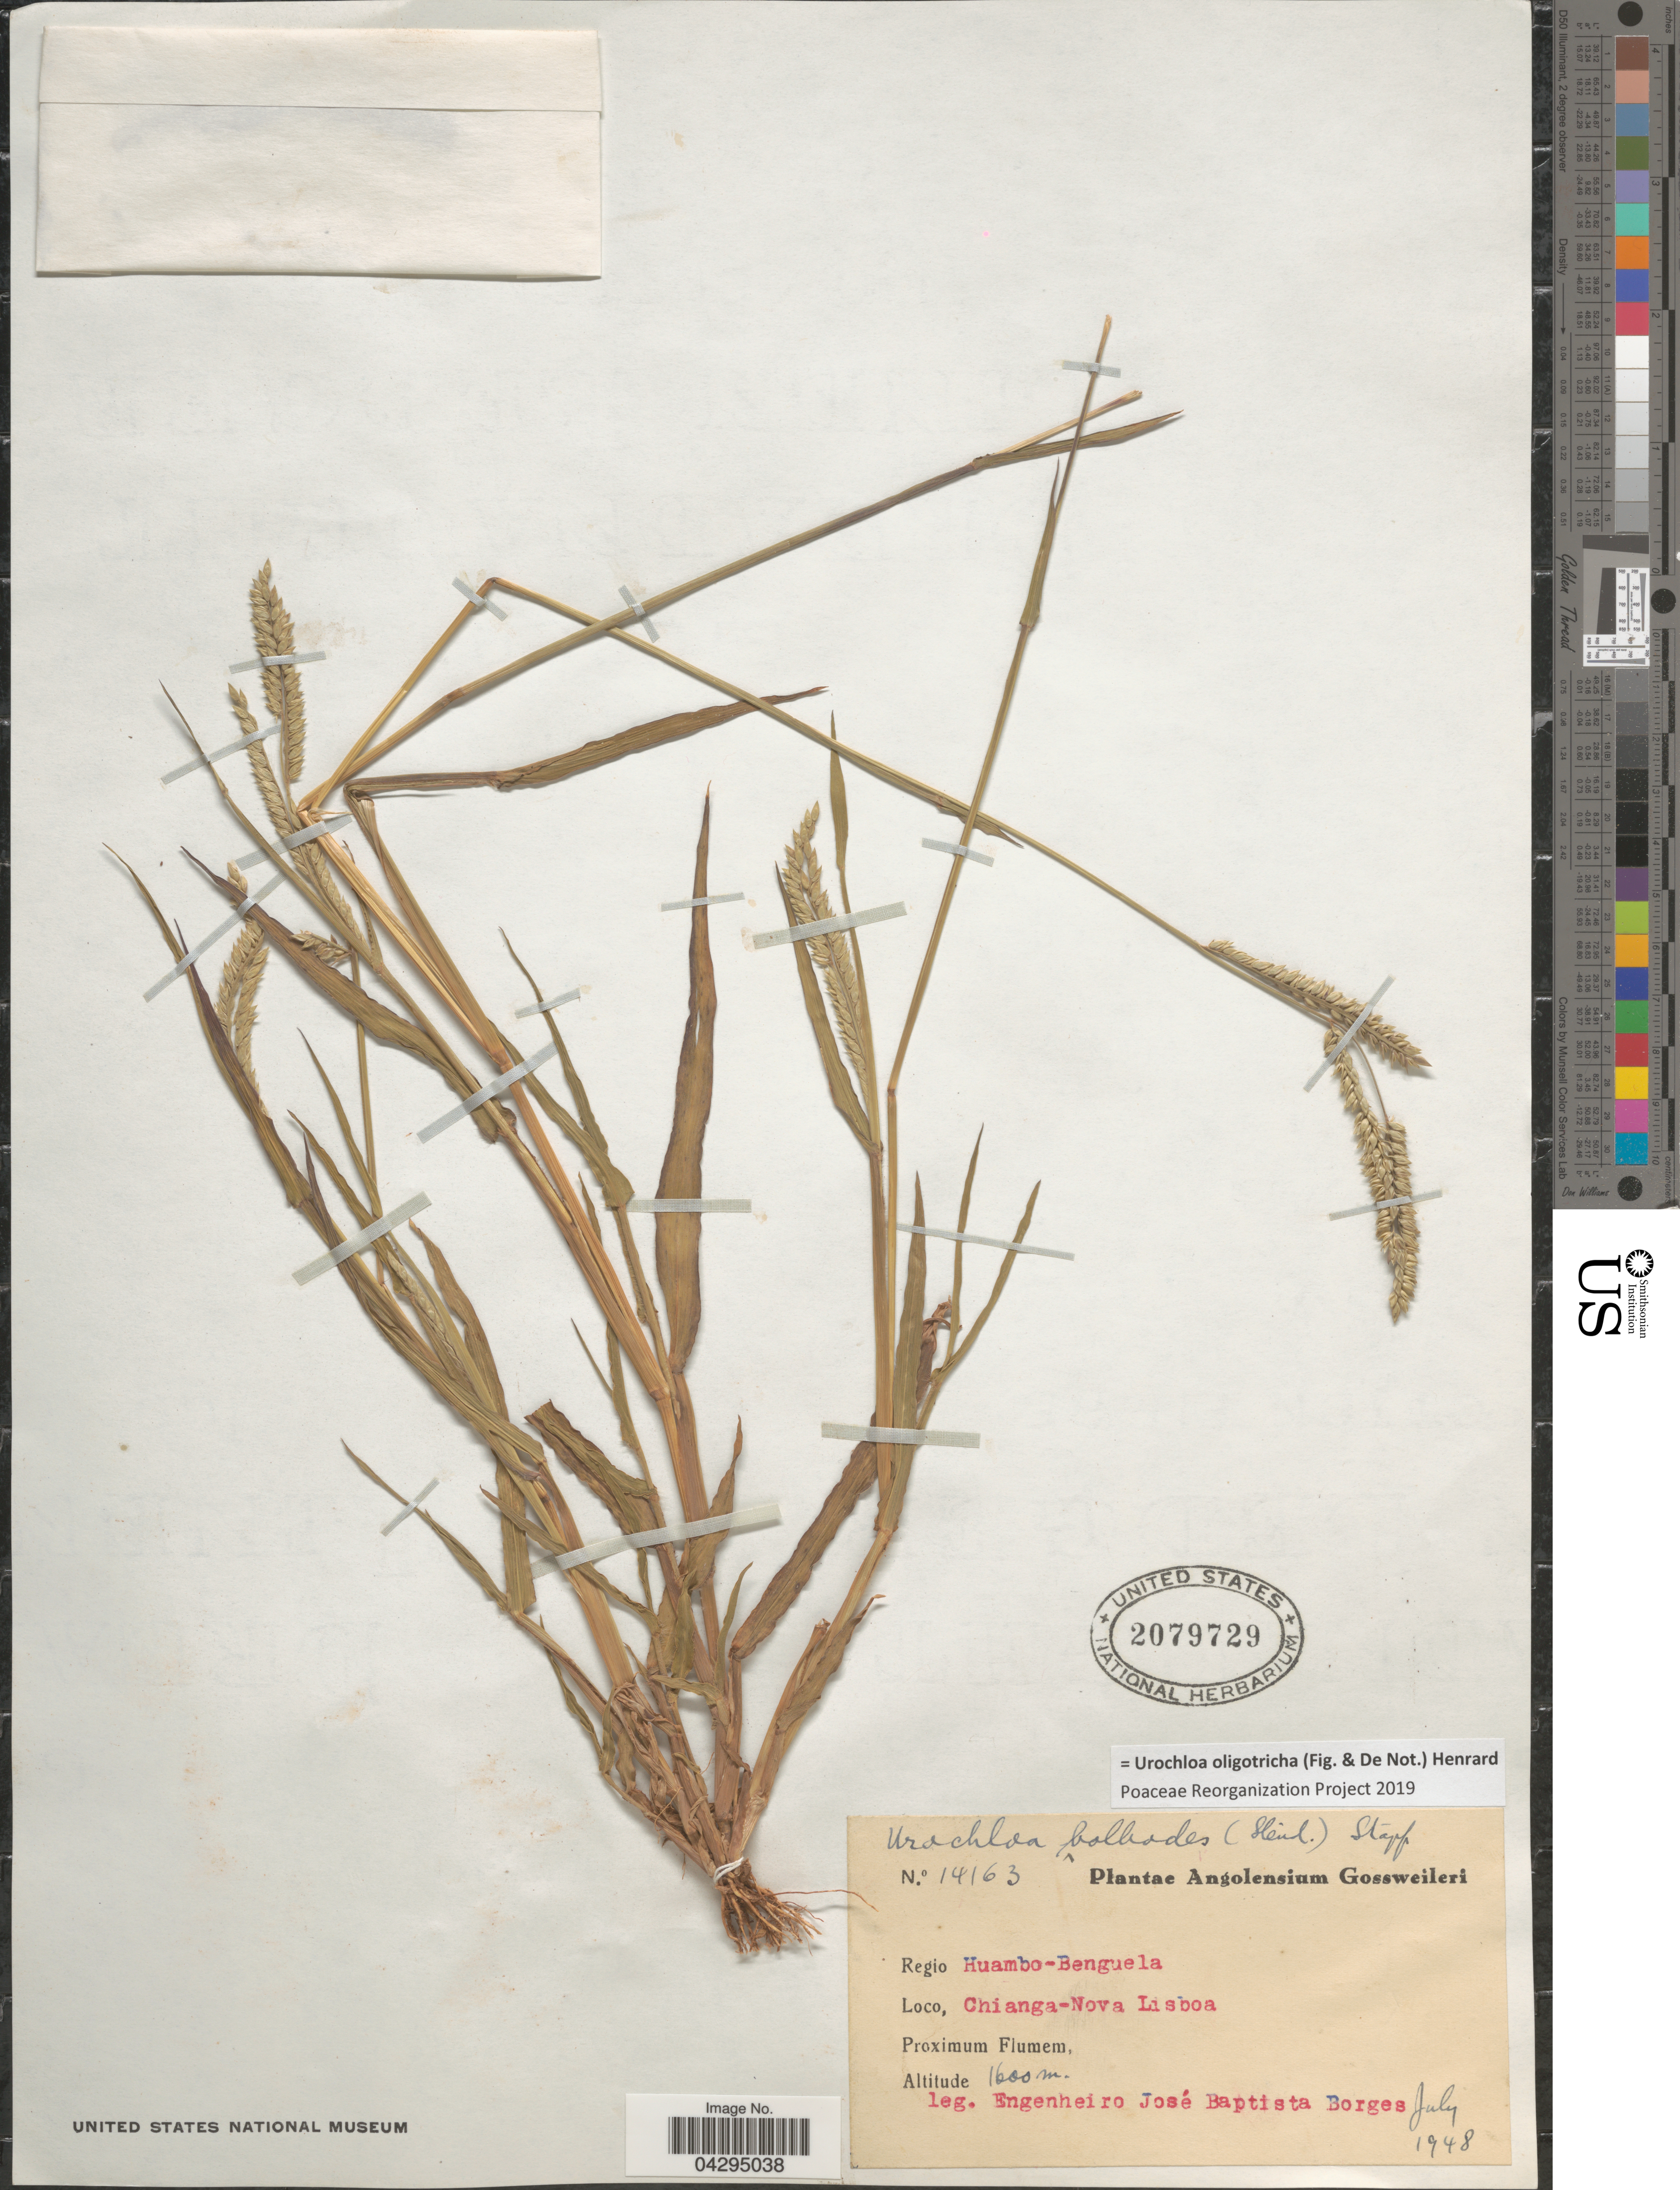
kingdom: Plantae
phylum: Tracheophyta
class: Liliopsida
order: Poales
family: Poaceae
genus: Urochloa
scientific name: Urochloa oligotricha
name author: (Fig. & De Not.) Henr.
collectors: E. Borges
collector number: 14163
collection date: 1948-07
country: Angola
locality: Regio Huambo-Benguela. Chianga-Nova Lisboa.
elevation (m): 1600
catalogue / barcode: US 2079729